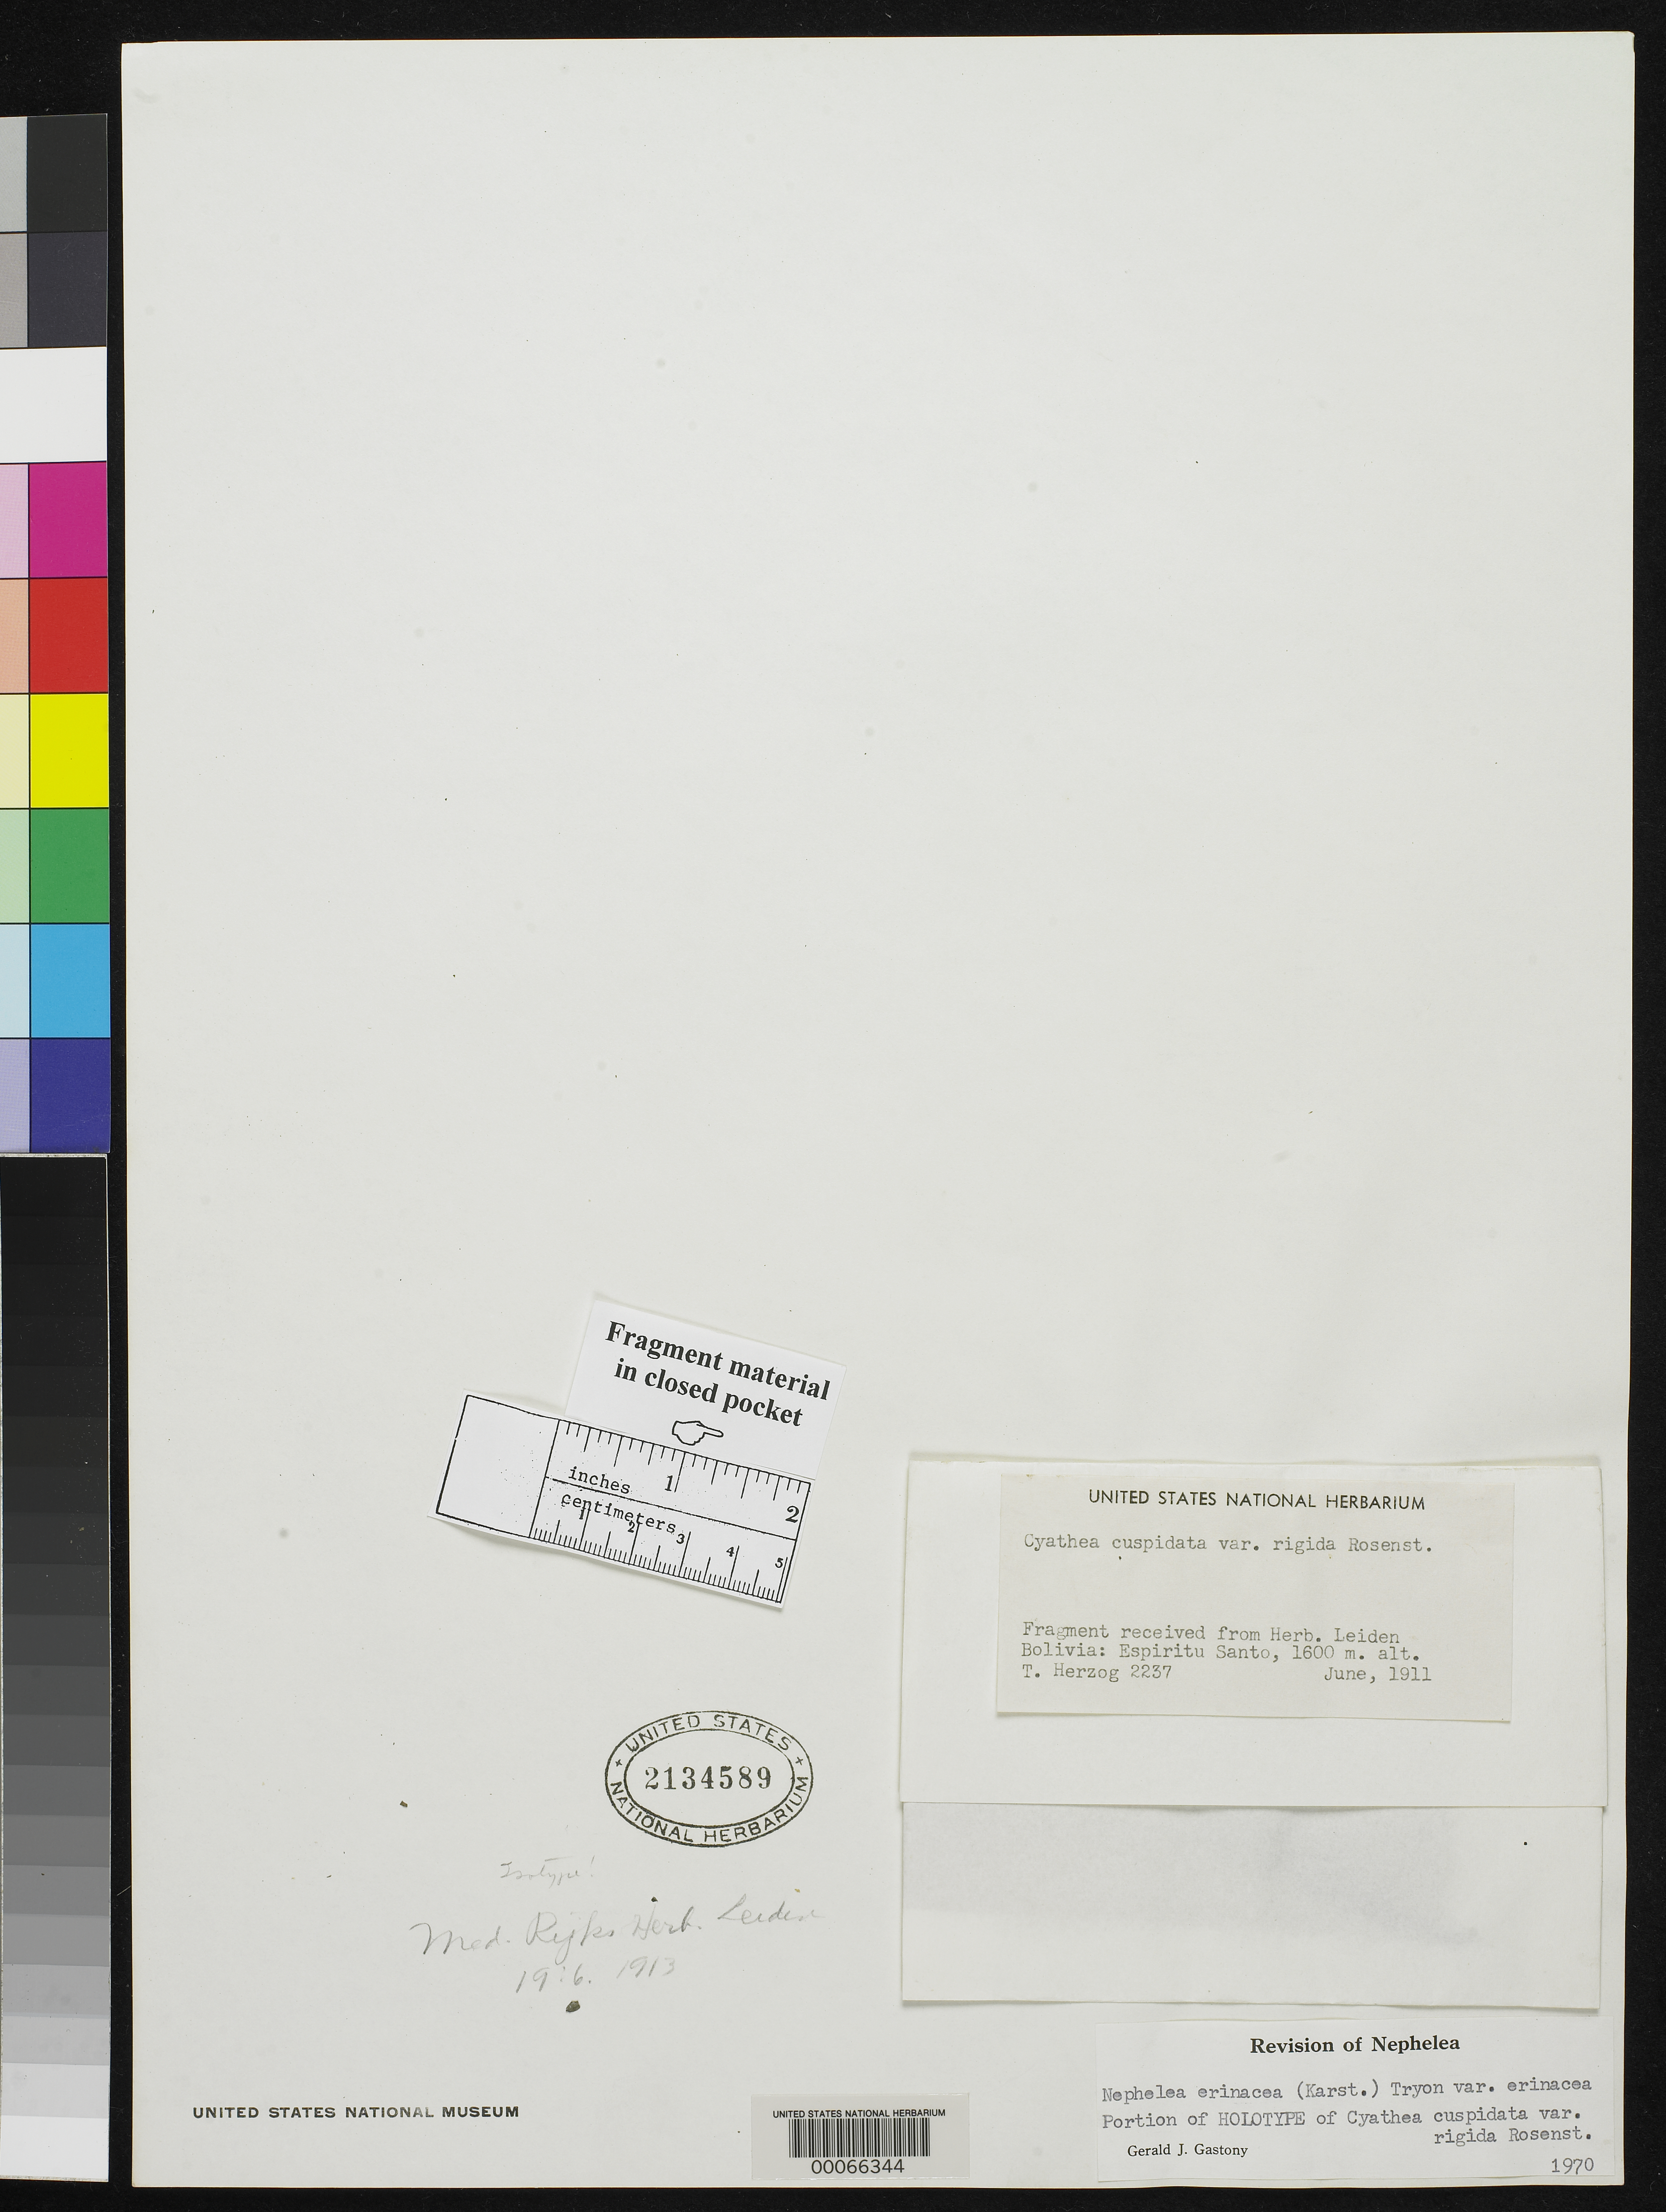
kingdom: Plantae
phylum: Tracheophyta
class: Polypodiopsida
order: Cyatheales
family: Cyatheaceae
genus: Cyathea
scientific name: Cyathea cuspidata var. rigida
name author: Rosenst.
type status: Isotype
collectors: T. K. J. Herzog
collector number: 2237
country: Bolivia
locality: Mapiri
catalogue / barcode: US 2134589